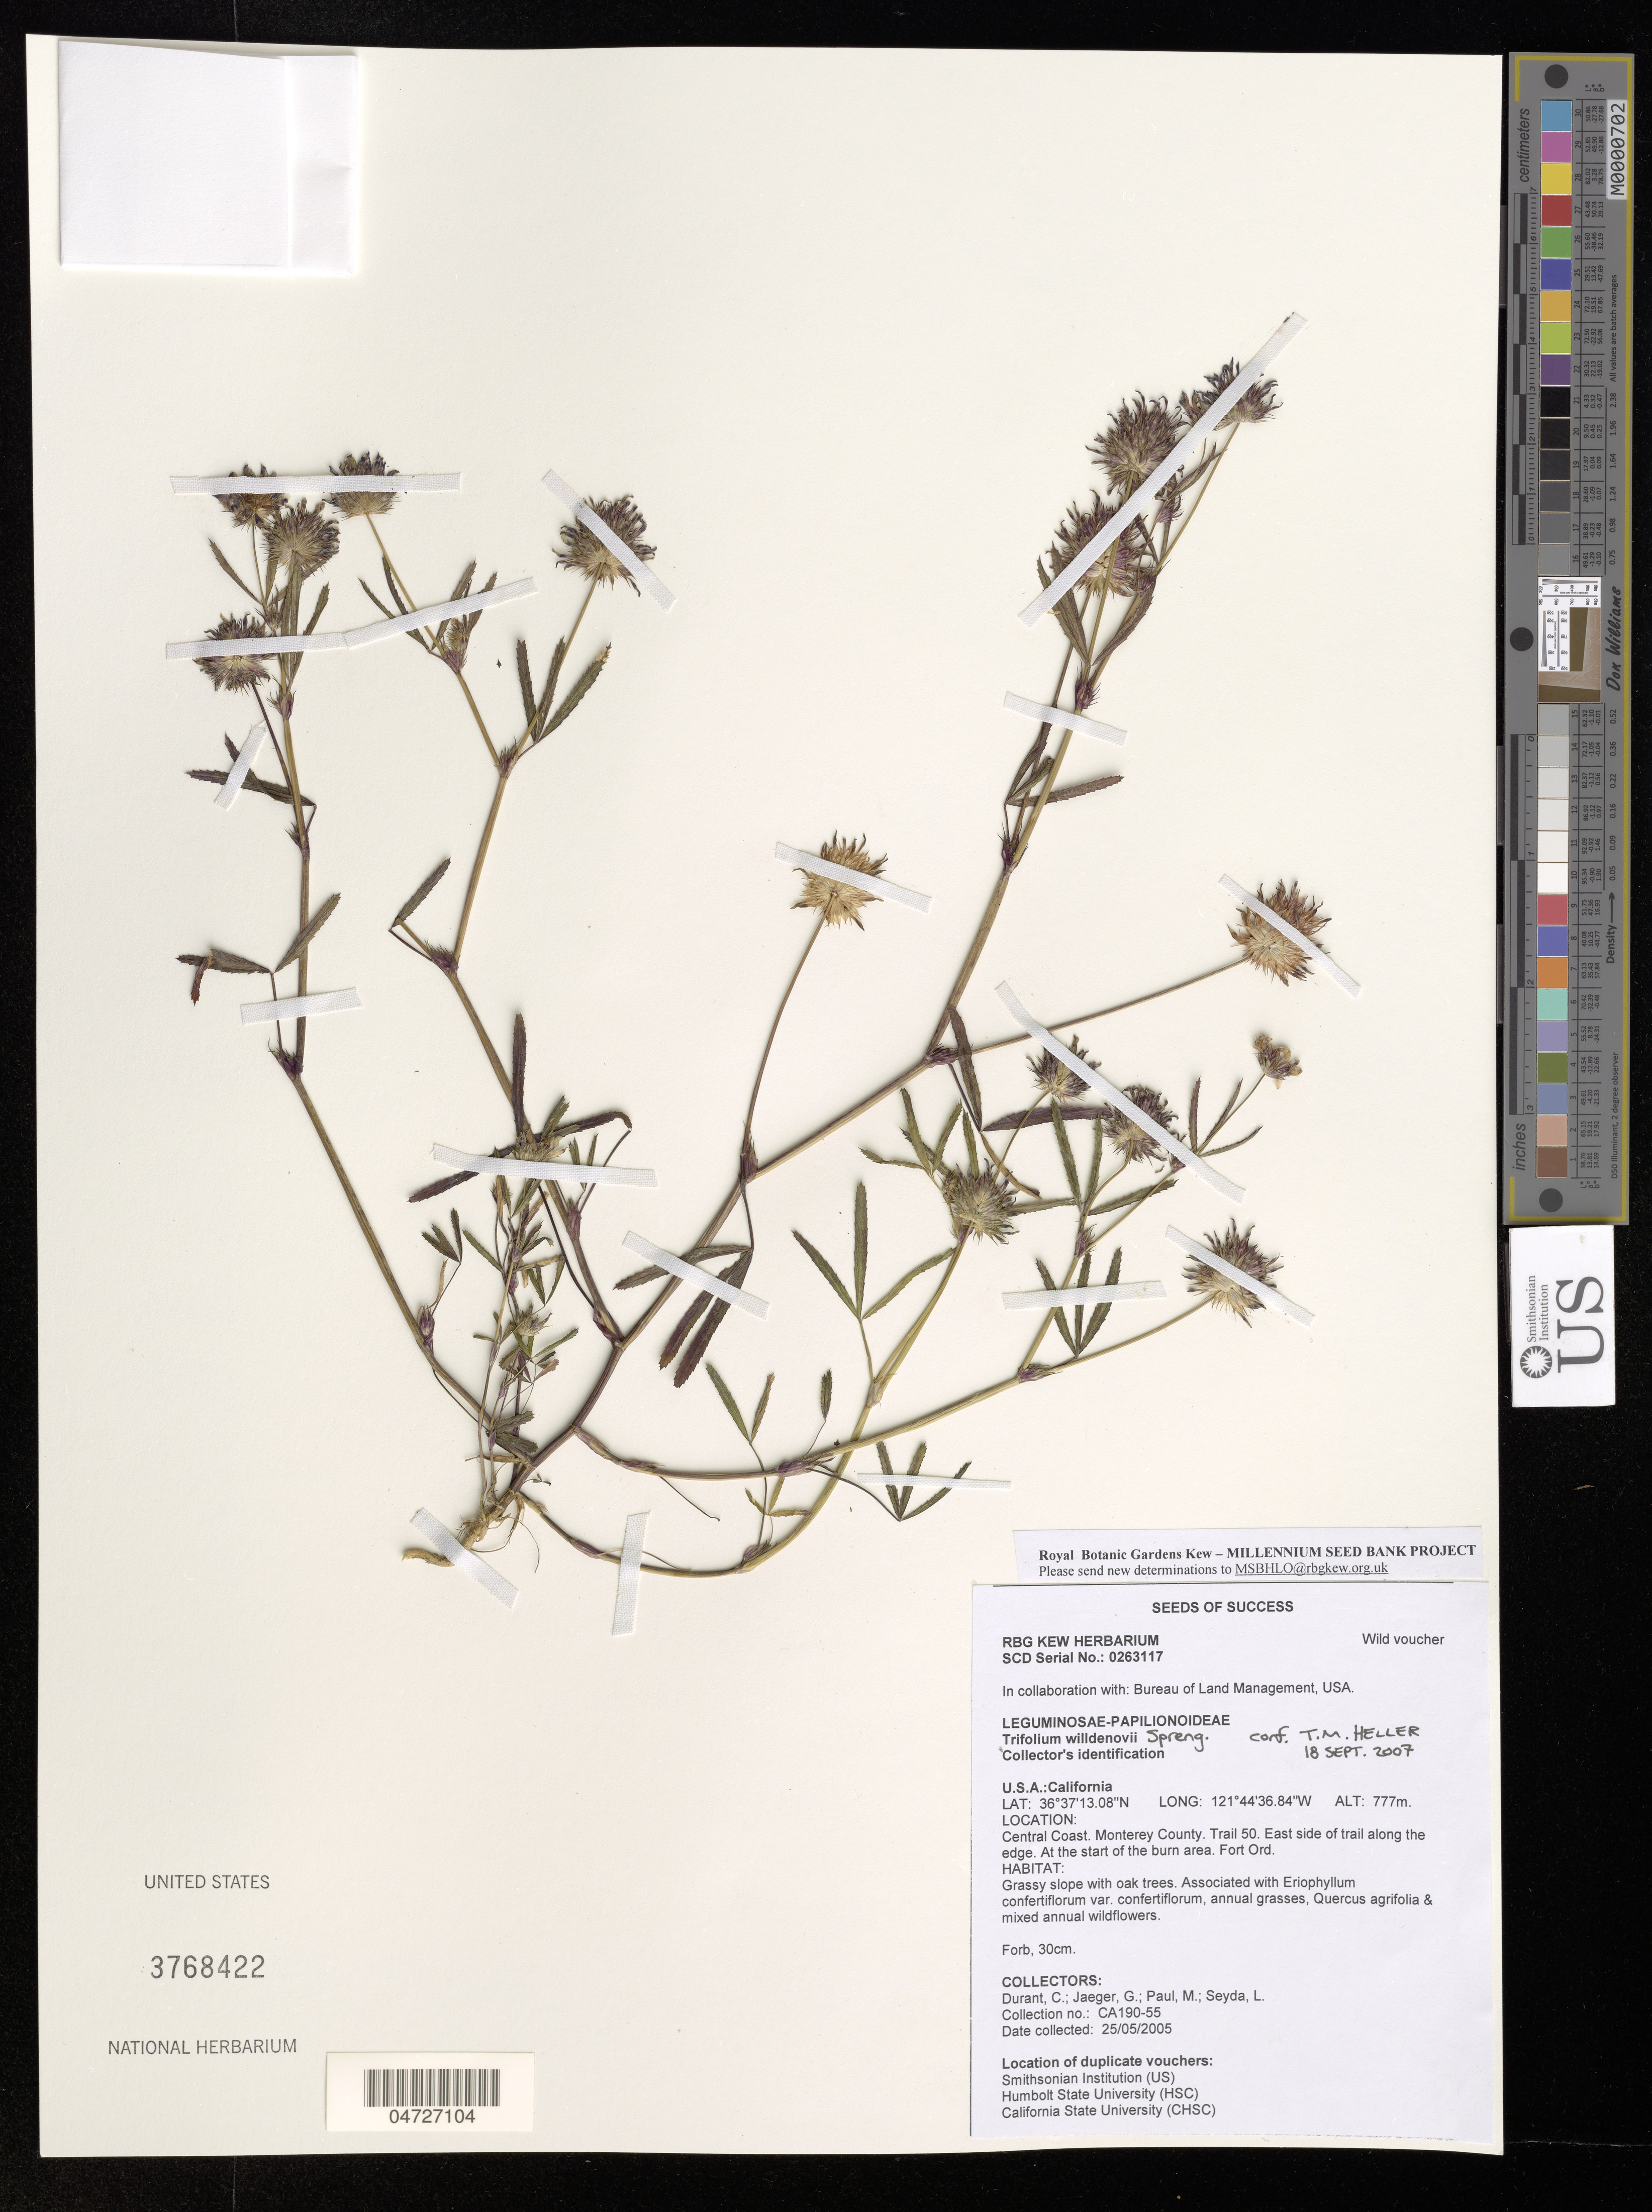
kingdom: Plantae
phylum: Tracheophyta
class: Magnoliopsida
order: Fabales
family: Fabaceae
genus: Trifolium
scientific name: Trifolium willdenovii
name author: Spreng.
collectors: C. Durant, G. Jaeger, M. Paul & L. Seyda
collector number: CA190-55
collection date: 2005-05-25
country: United States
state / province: California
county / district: Monterey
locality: Central Coast. Monterey County. Trail 50. East side of trail along the edge. At the start of the burn area. Fort Ord.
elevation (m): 777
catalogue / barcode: US 3768422